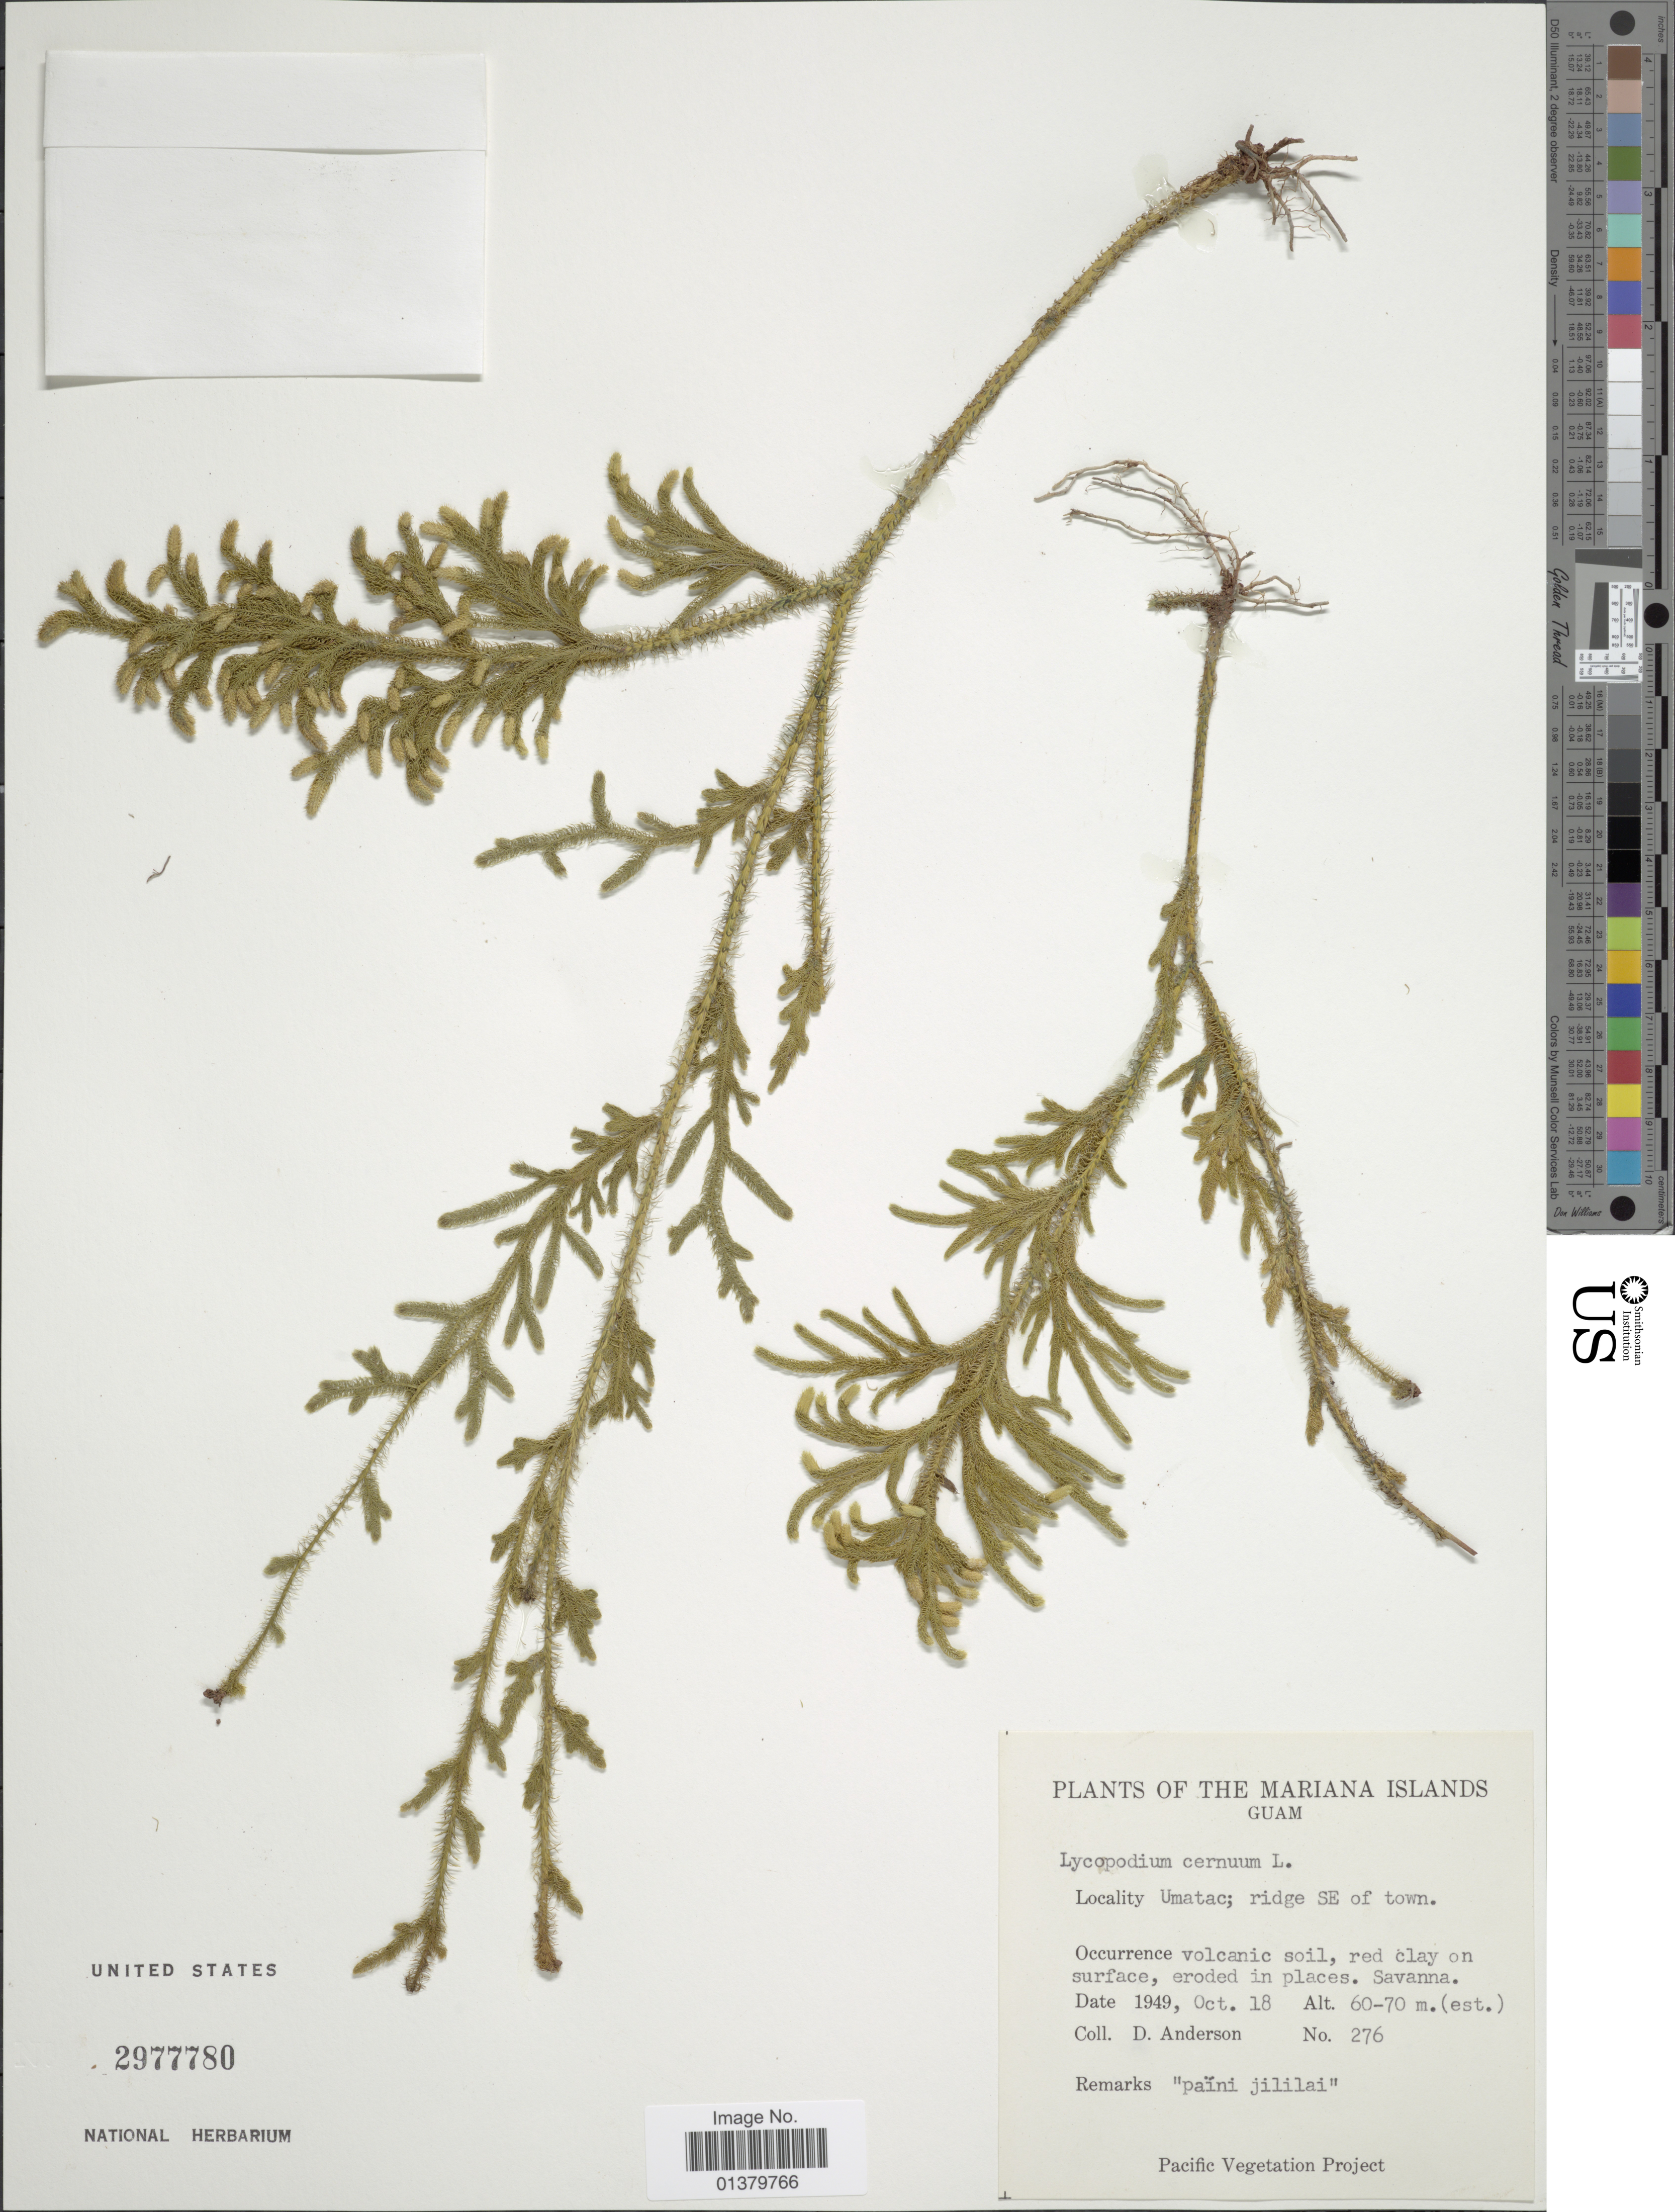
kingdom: Plantae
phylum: Tracheophyta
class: Lycopodiopsida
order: Lycopodiales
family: Lycopodiaceae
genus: Palhinhaea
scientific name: Palhinhaea cernua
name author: (L.) Vasc. & Franco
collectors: D. Anderson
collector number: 276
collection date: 1949-10-18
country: Guam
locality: The Mariana Islands, Umatac; ridge SE of town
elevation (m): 60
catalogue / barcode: US 2977780